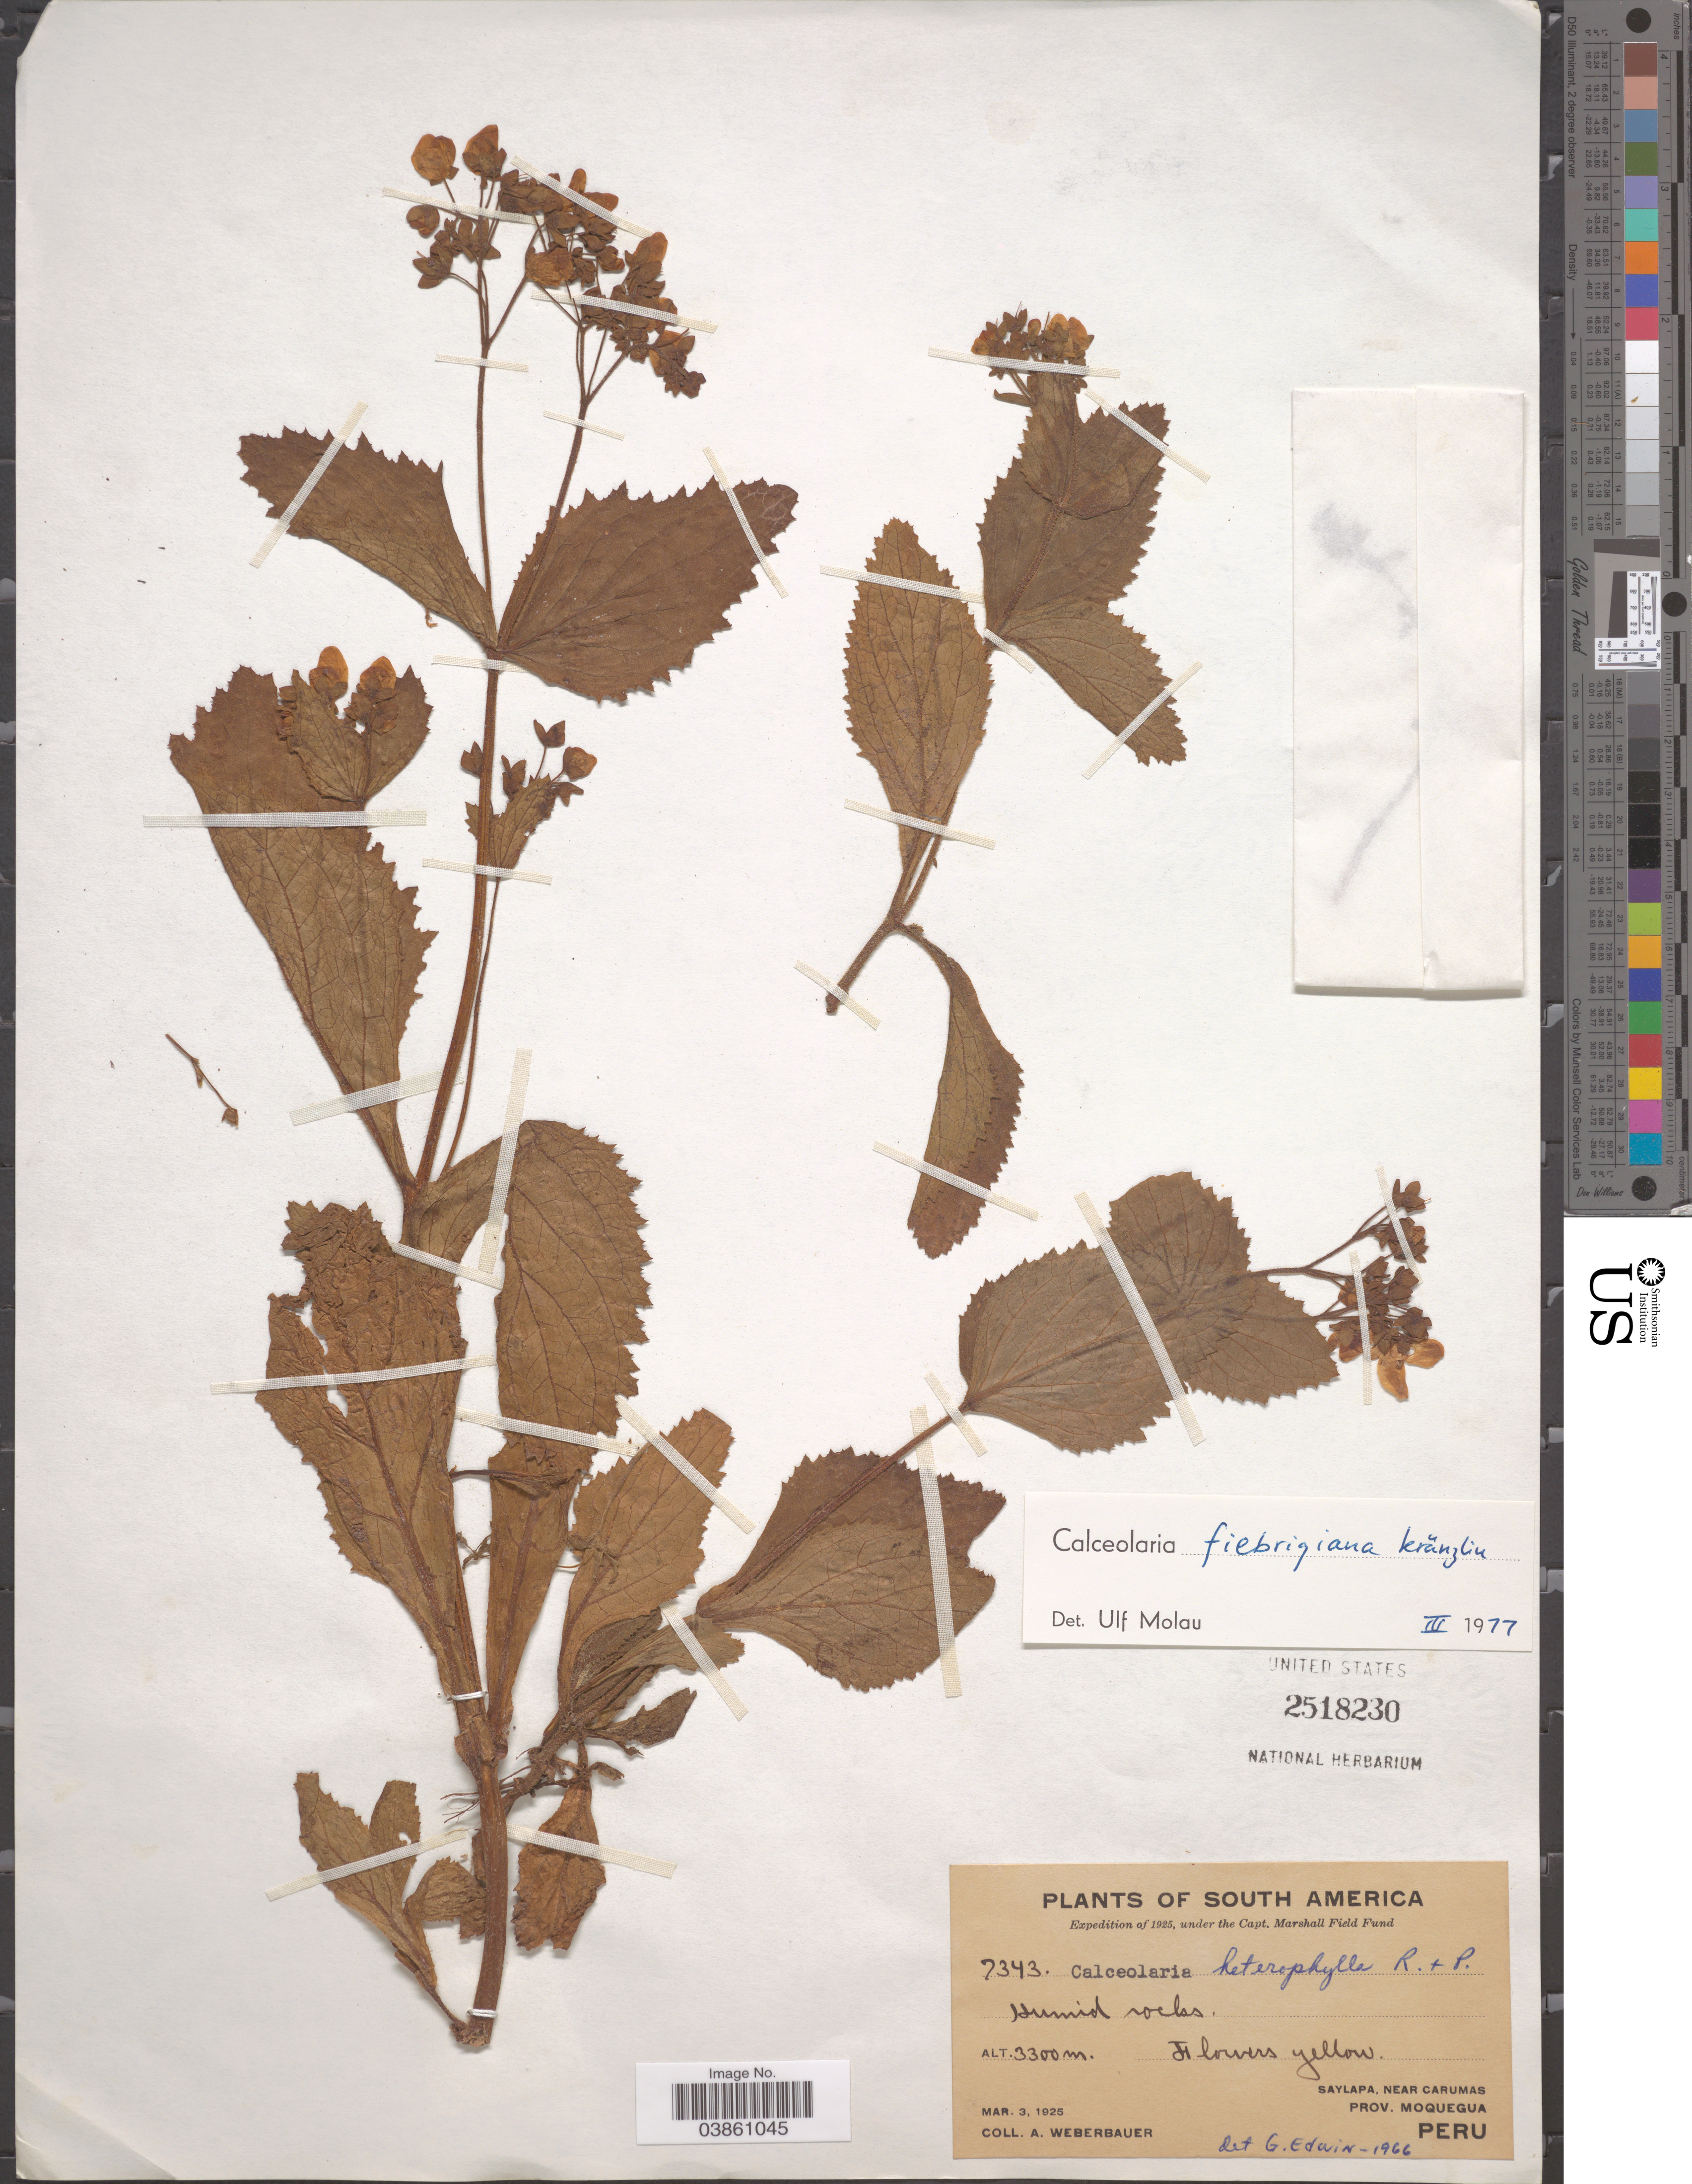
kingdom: Plantae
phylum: Tracheophyta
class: Magnoliopsida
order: Lamiales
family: Calceolariaceae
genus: Calceolaria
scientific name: Calceolaria fiebrigiana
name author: Kraenzl.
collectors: A. Weberbauer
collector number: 7343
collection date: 1925-03-03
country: Peru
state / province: Moquegua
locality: Saylapa, near Carumas.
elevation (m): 3300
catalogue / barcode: US 2518230